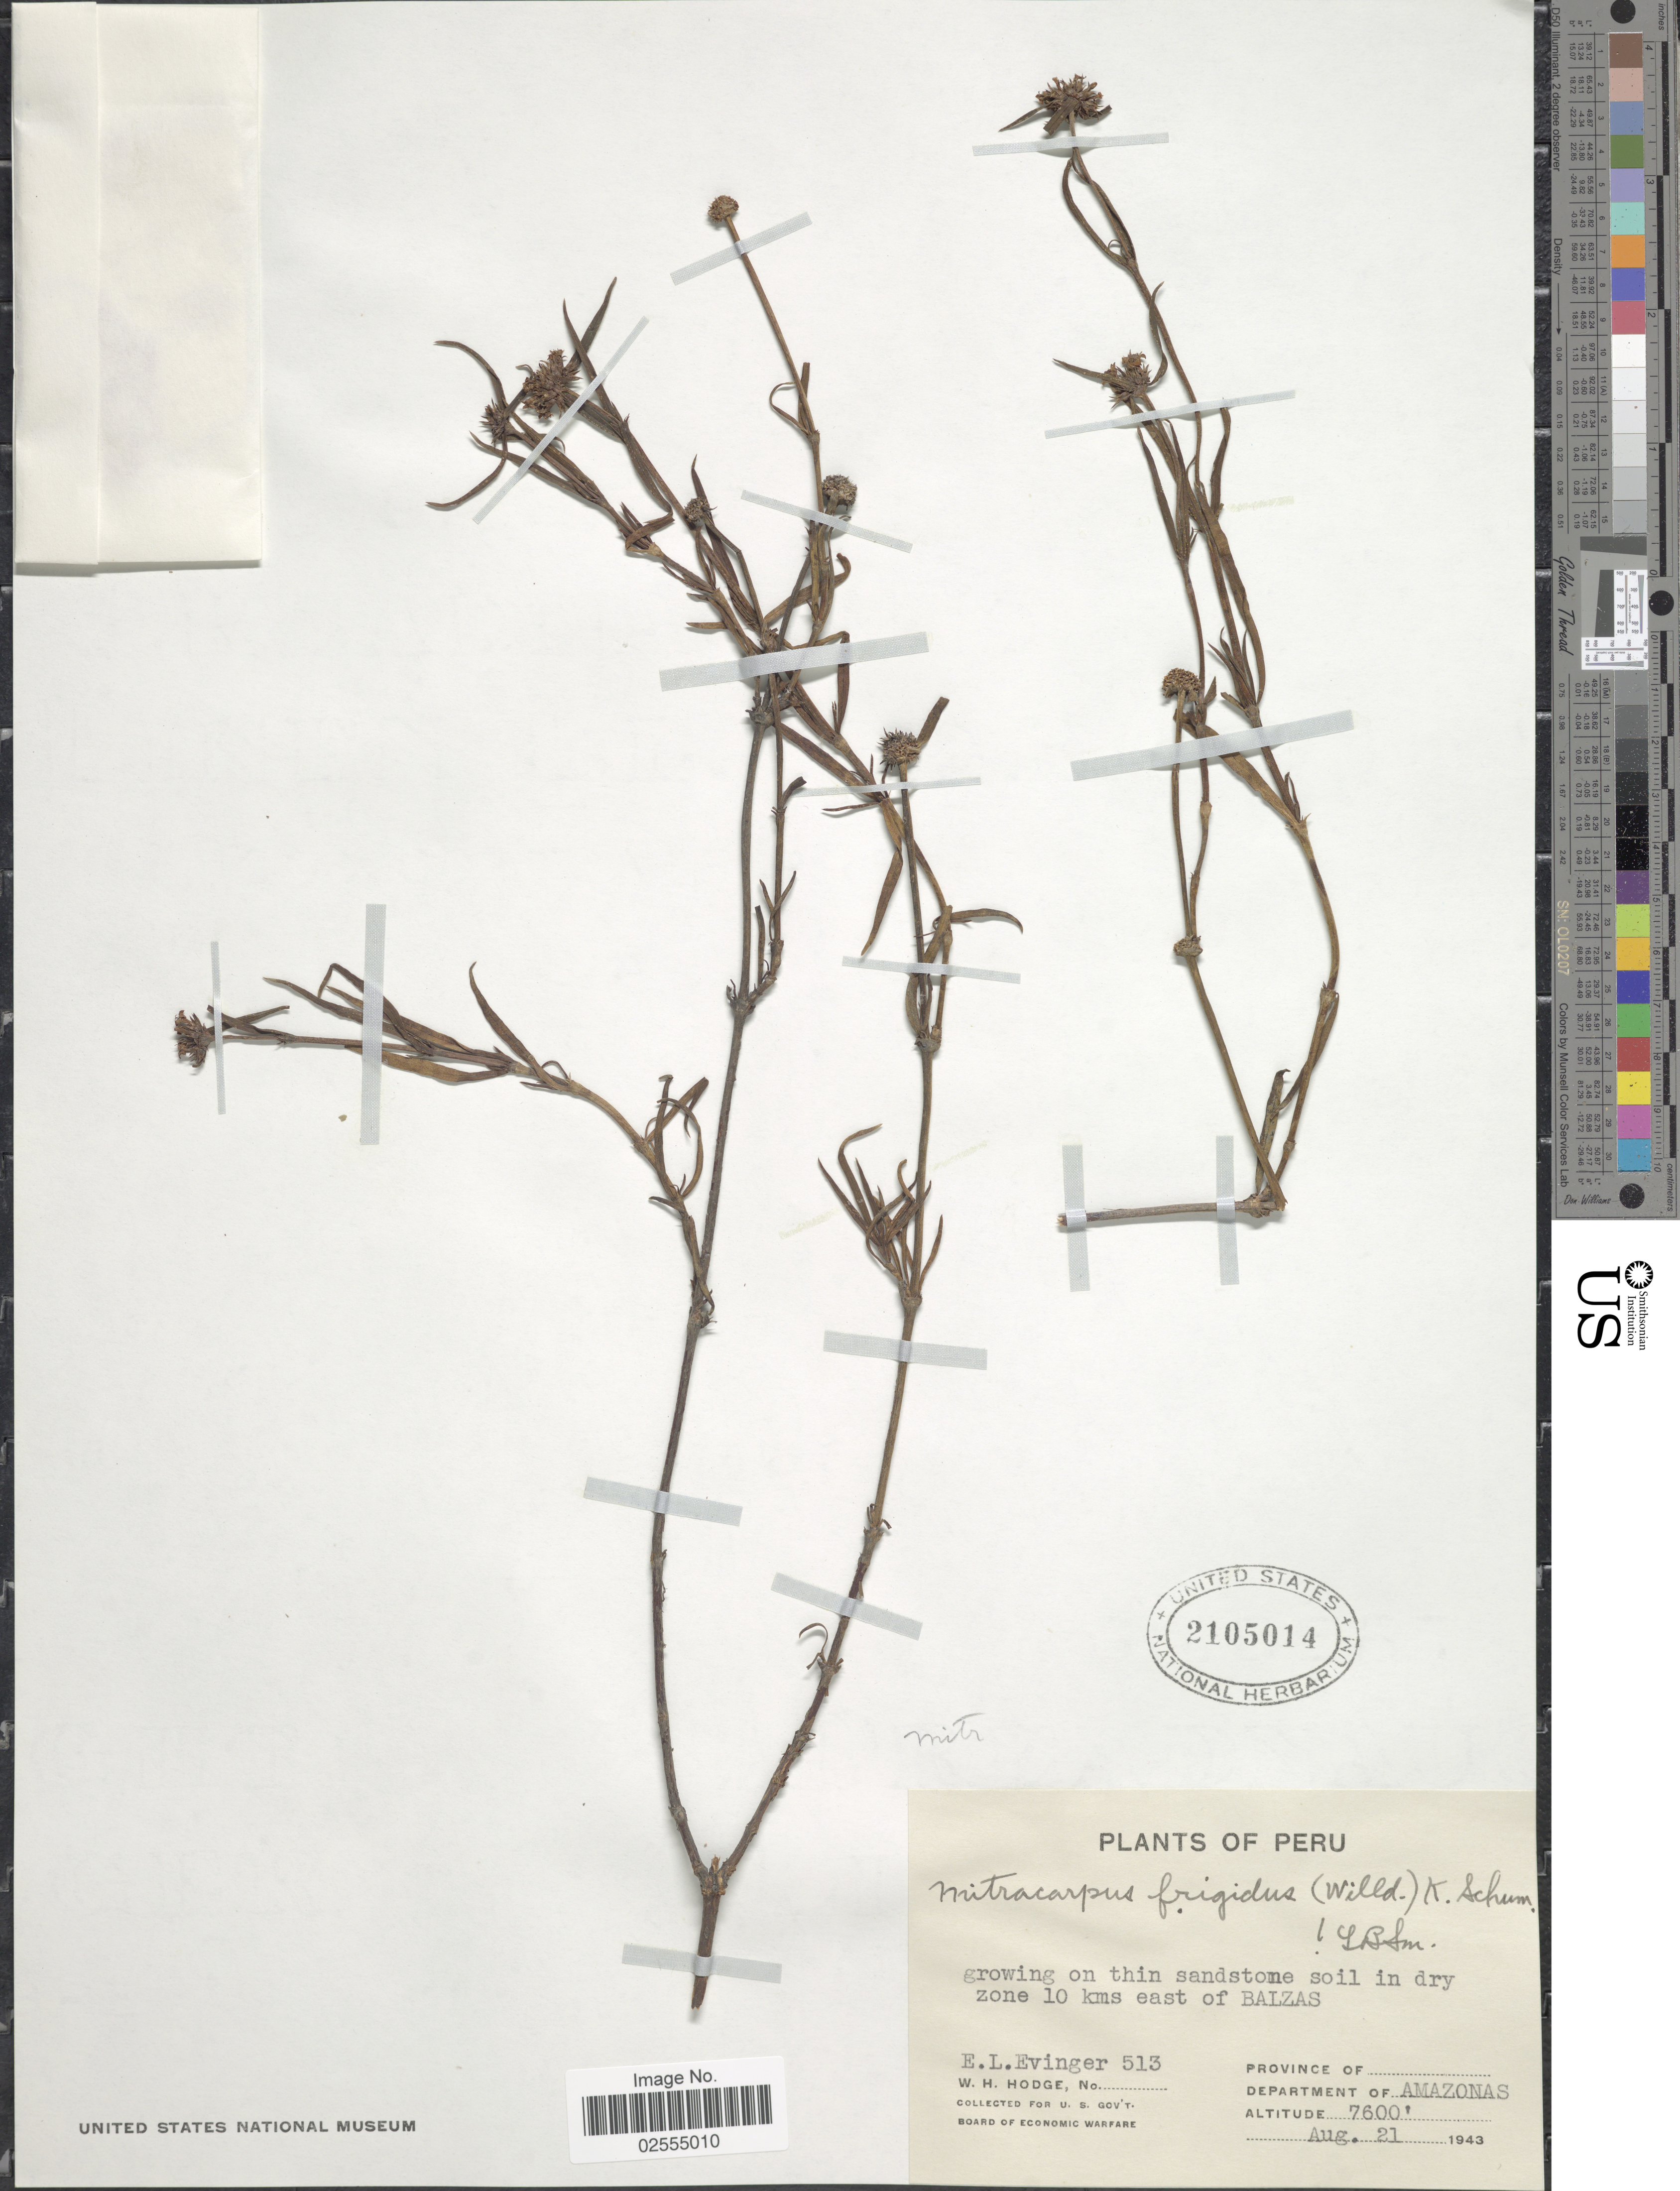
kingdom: Plantae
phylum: Tracheophyta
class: Magnoliopsida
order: Gentianales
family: Rubiaceae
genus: Mitracarpus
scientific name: Mitracarpus frigidus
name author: (Willd. ex Roem. & Schult.) K. Schum.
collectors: E. Evinger & W. Hodge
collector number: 513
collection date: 1943-08-21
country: Peru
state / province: Amazonas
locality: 10 kms east of Balzas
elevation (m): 2316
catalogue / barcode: US 2105014